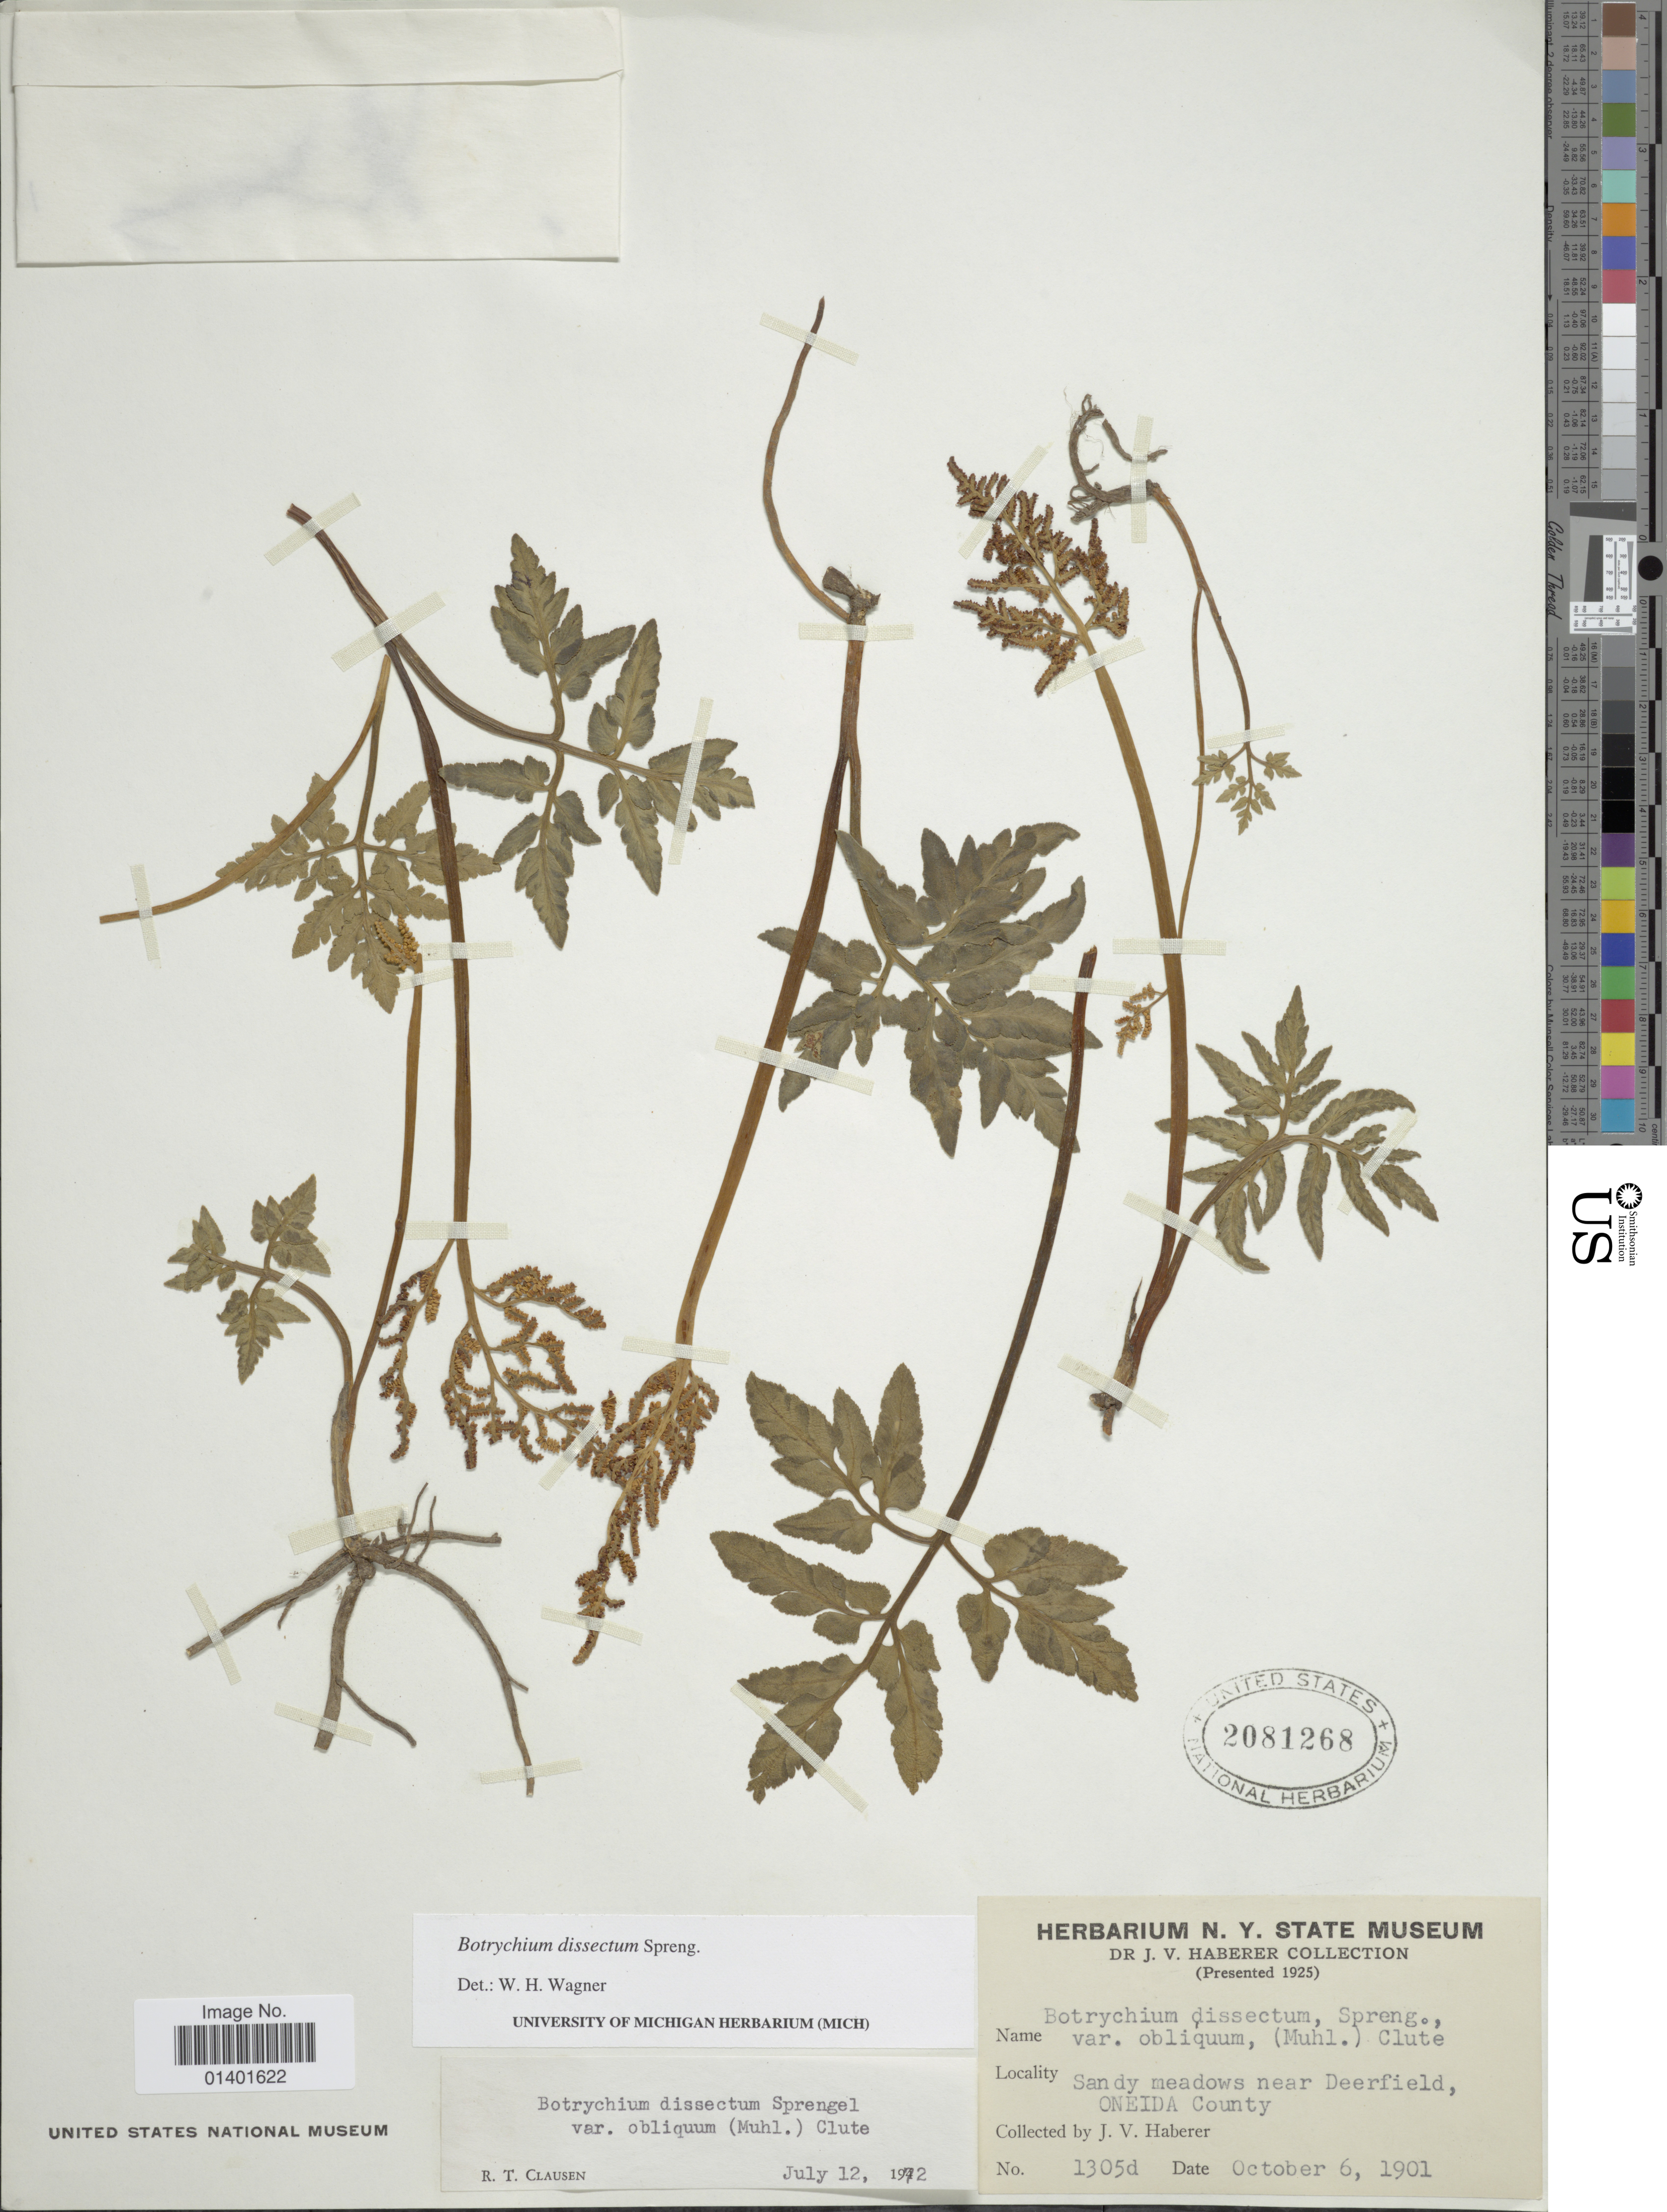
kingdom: Plantae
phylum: Tracheophyta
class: Polypodiopsida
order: Ophioglossales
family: Ophioglossaceae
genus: Botrychium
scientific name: Botrychium dissectum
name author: Spreng.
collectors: J. V. Haberer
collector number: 1305d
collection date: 1901-10-06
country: United States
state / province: New York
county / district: Oneida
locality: Sandy meadows near Deerfield, Oneida County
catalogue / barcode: US 2081268